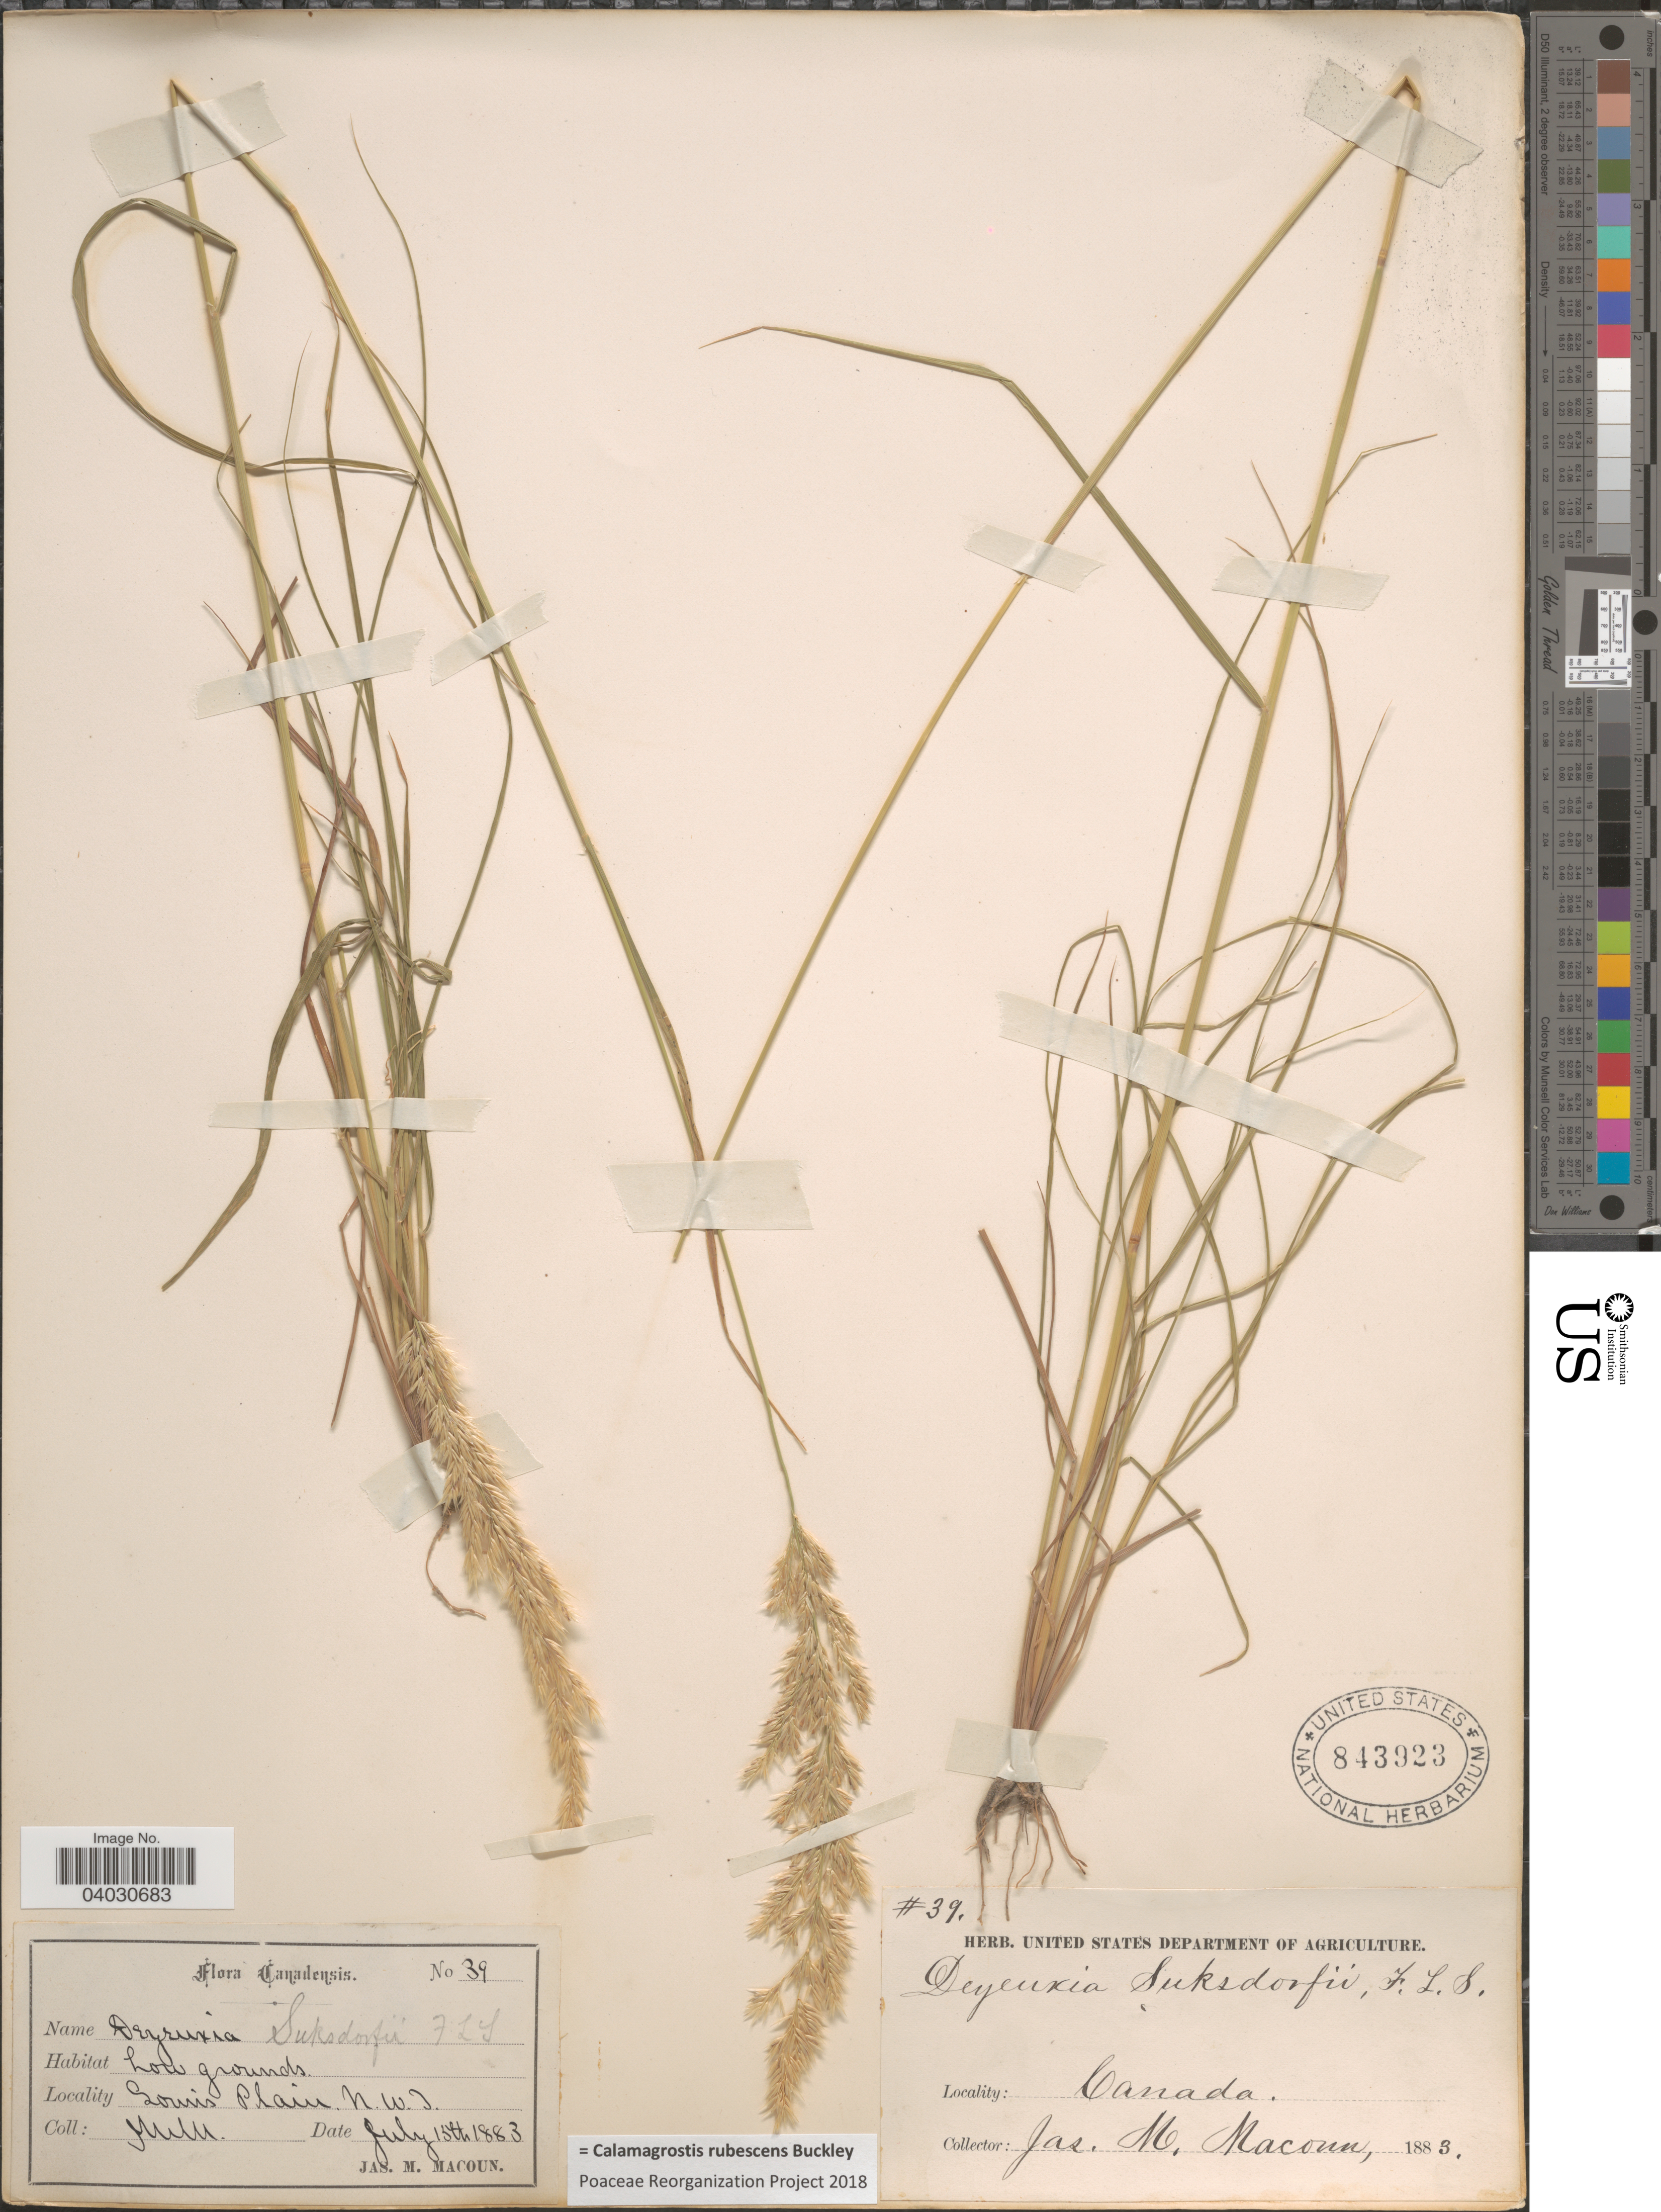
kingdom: Plantae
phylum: Tracheophyta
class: Liliopsida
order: Poales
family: Poaceae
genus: Calamagrostis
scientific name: Calamagrostis rubescens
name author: Buckley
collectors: J. M. Macoun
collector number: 39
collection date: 1883-07-15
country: Canada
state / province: Northwest Territories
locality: Louis Plain.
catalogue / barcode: US 843923